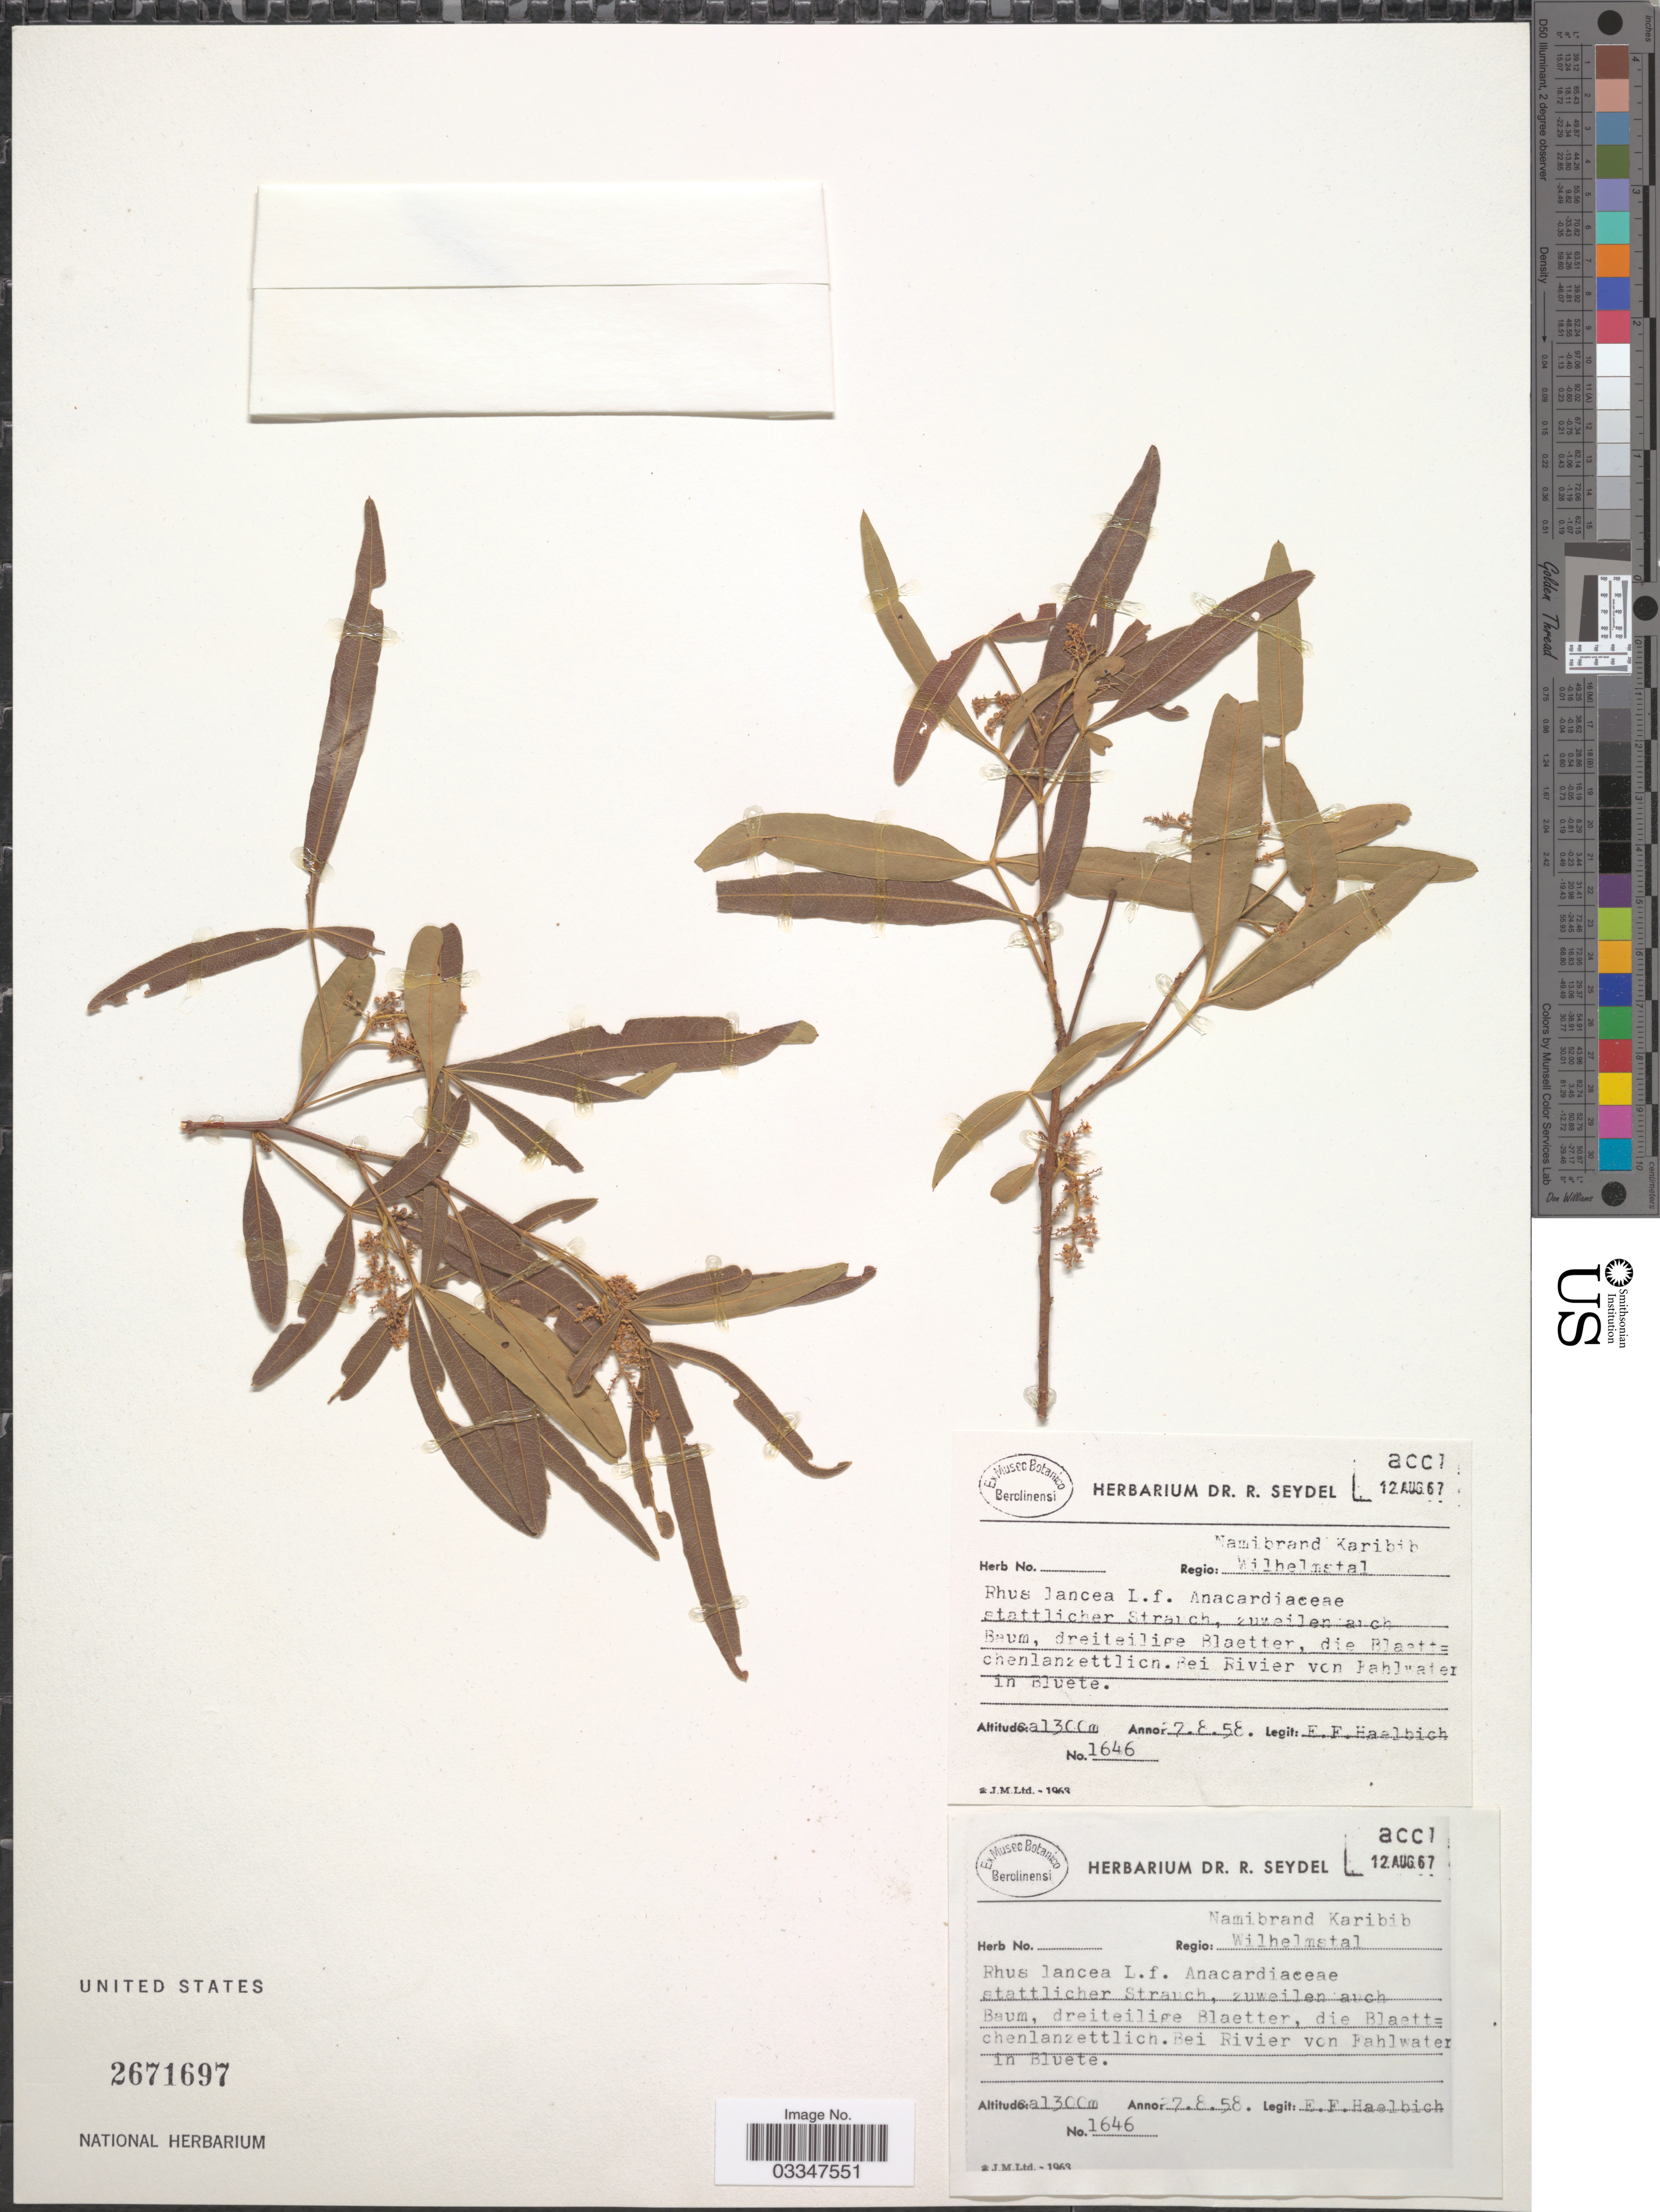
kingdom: Plantae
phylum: Tracheophyta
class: Magnoliopsida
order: Sapindales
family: Anacardiaceae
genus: Rhus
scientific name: Rhus lancea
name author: L. f.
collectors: H. Haelbich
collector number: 1646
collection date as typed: Transcribed d/m/y: 27/8/58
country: Namibia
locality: Regio: Namibrand Karibib Wilhelmstal. Rivier von Fahlwater in Bluete.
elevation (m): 1300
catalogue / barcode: US 2671697